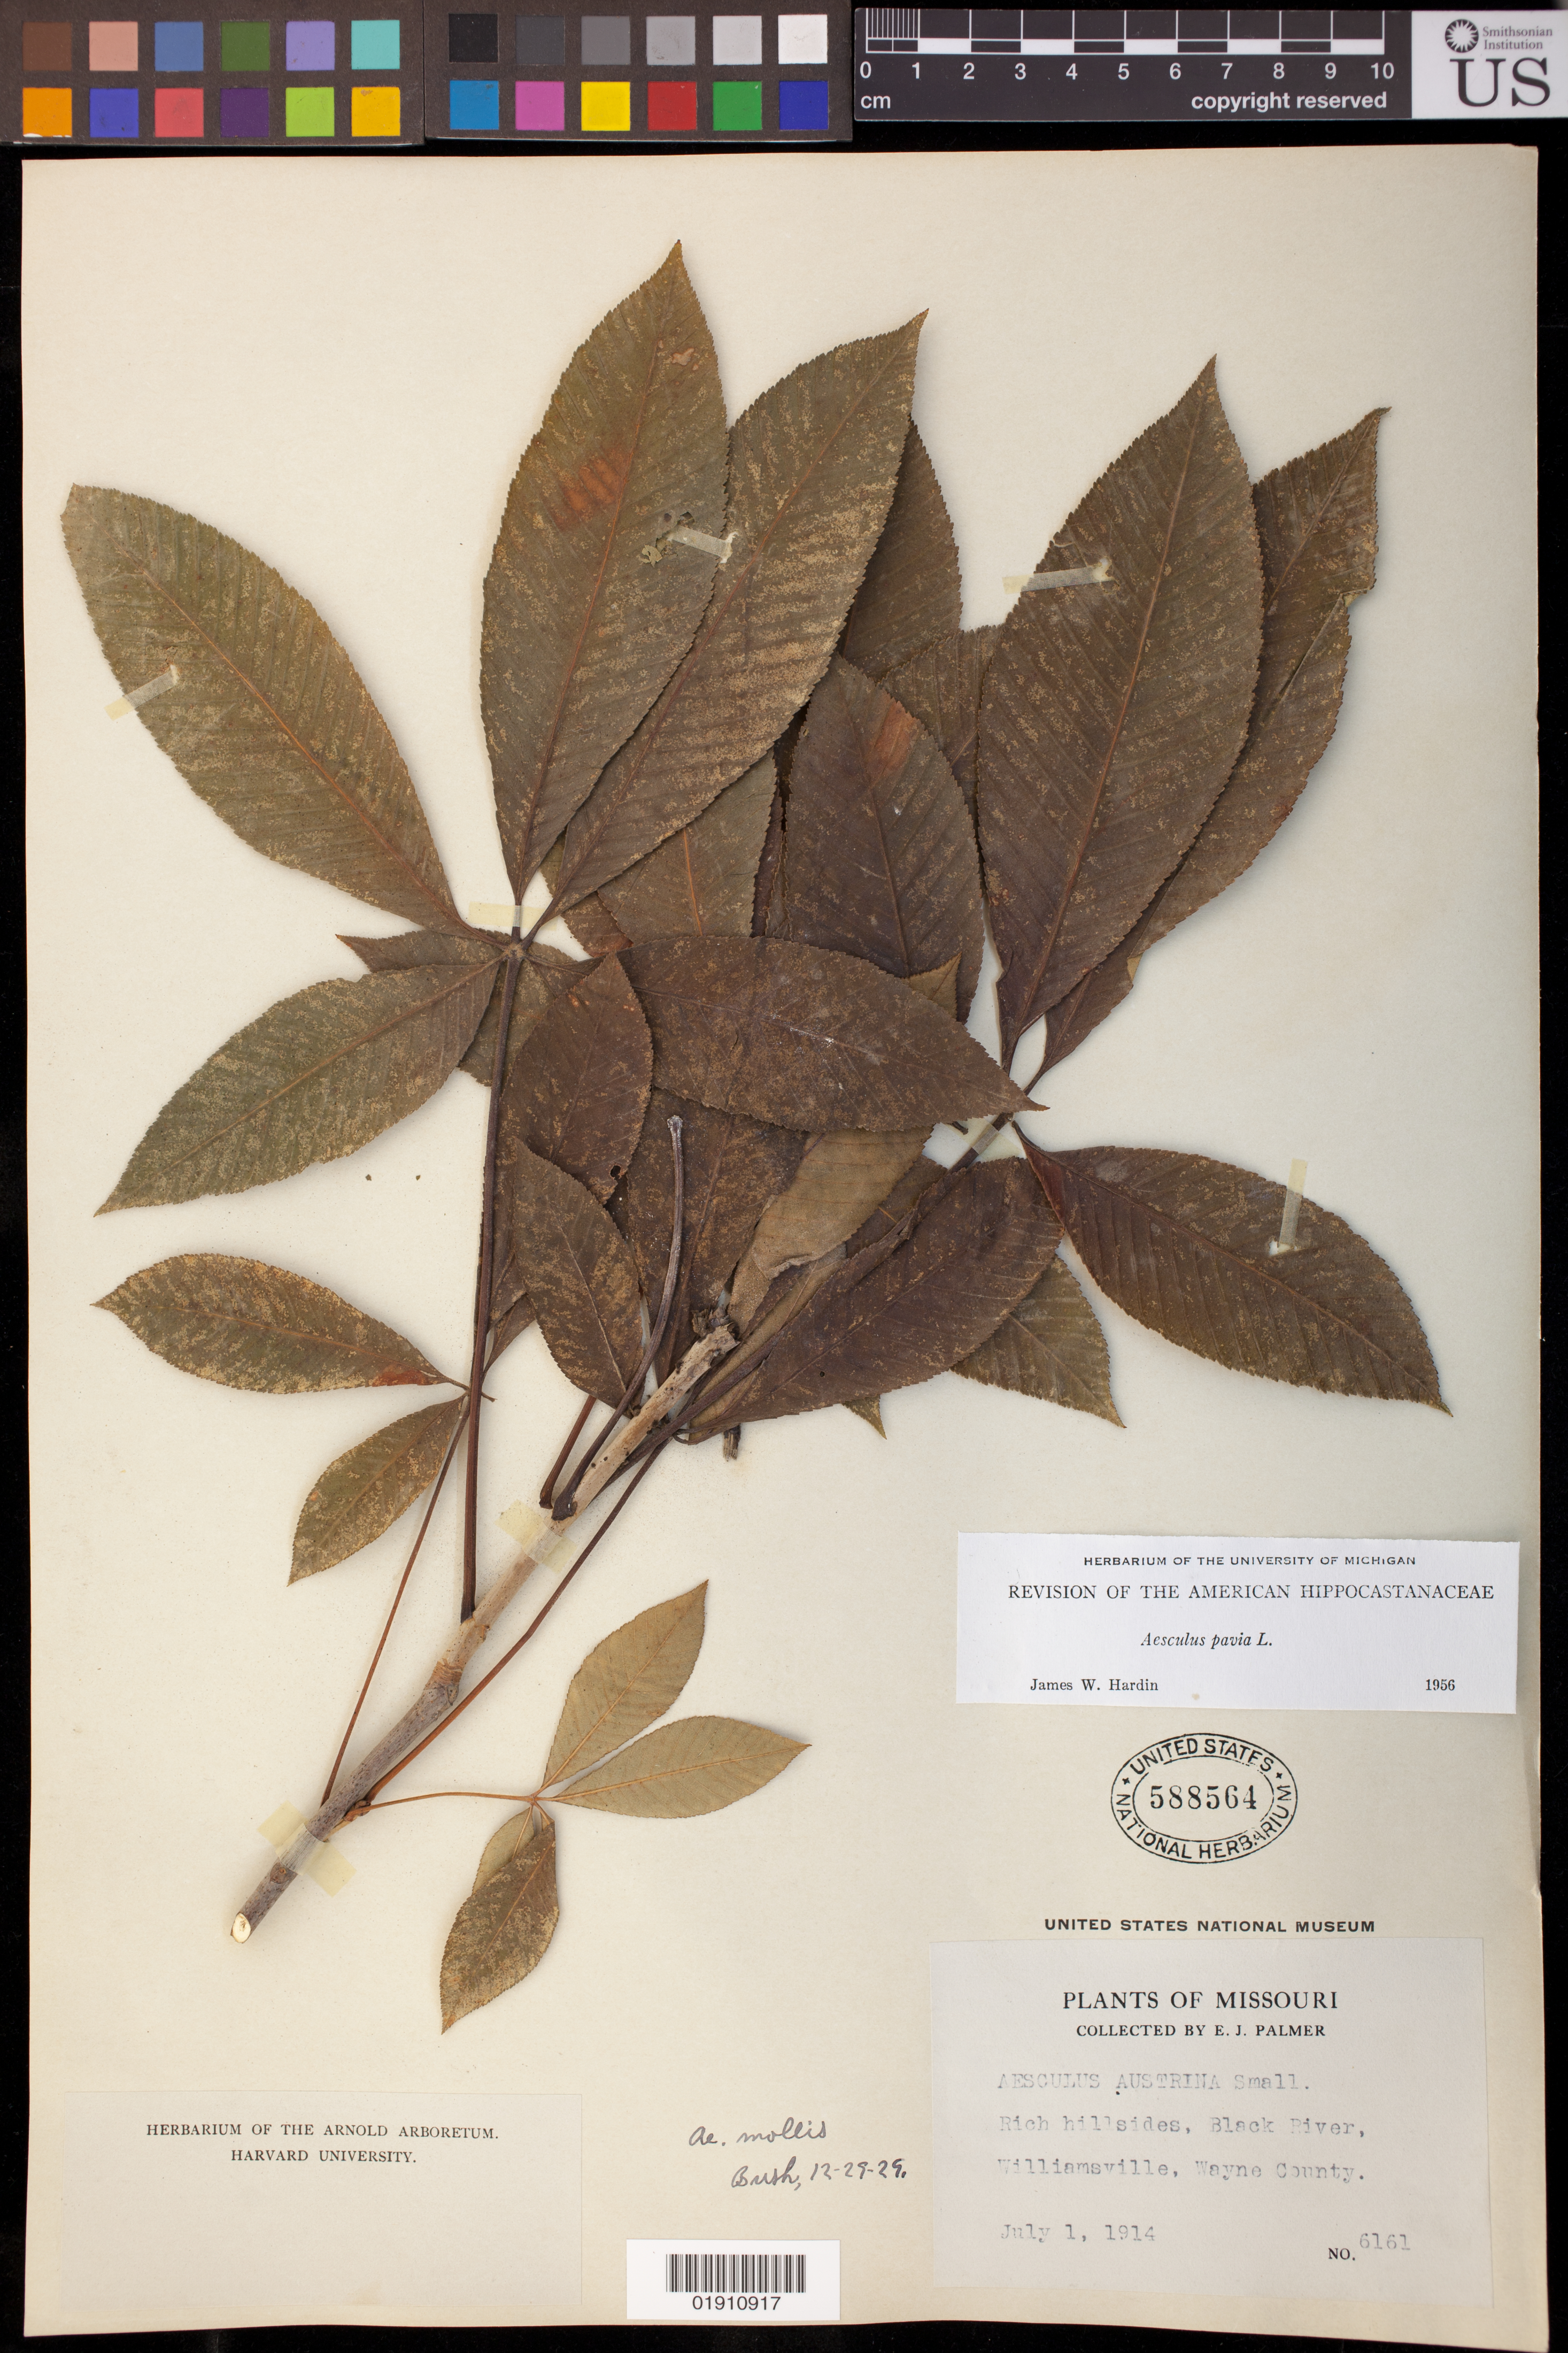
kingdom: Plantae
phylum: Tracheophyta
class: Magnoliopsida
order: Sapindales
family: Sapindaceae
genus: Aesculus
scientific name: Aesculus pavia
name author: L.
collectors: E. J. Palmer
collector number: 6161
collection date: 1914-07-01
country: United States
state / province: Missouri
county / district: Wayne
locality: Williamsville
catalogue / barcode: US 588564